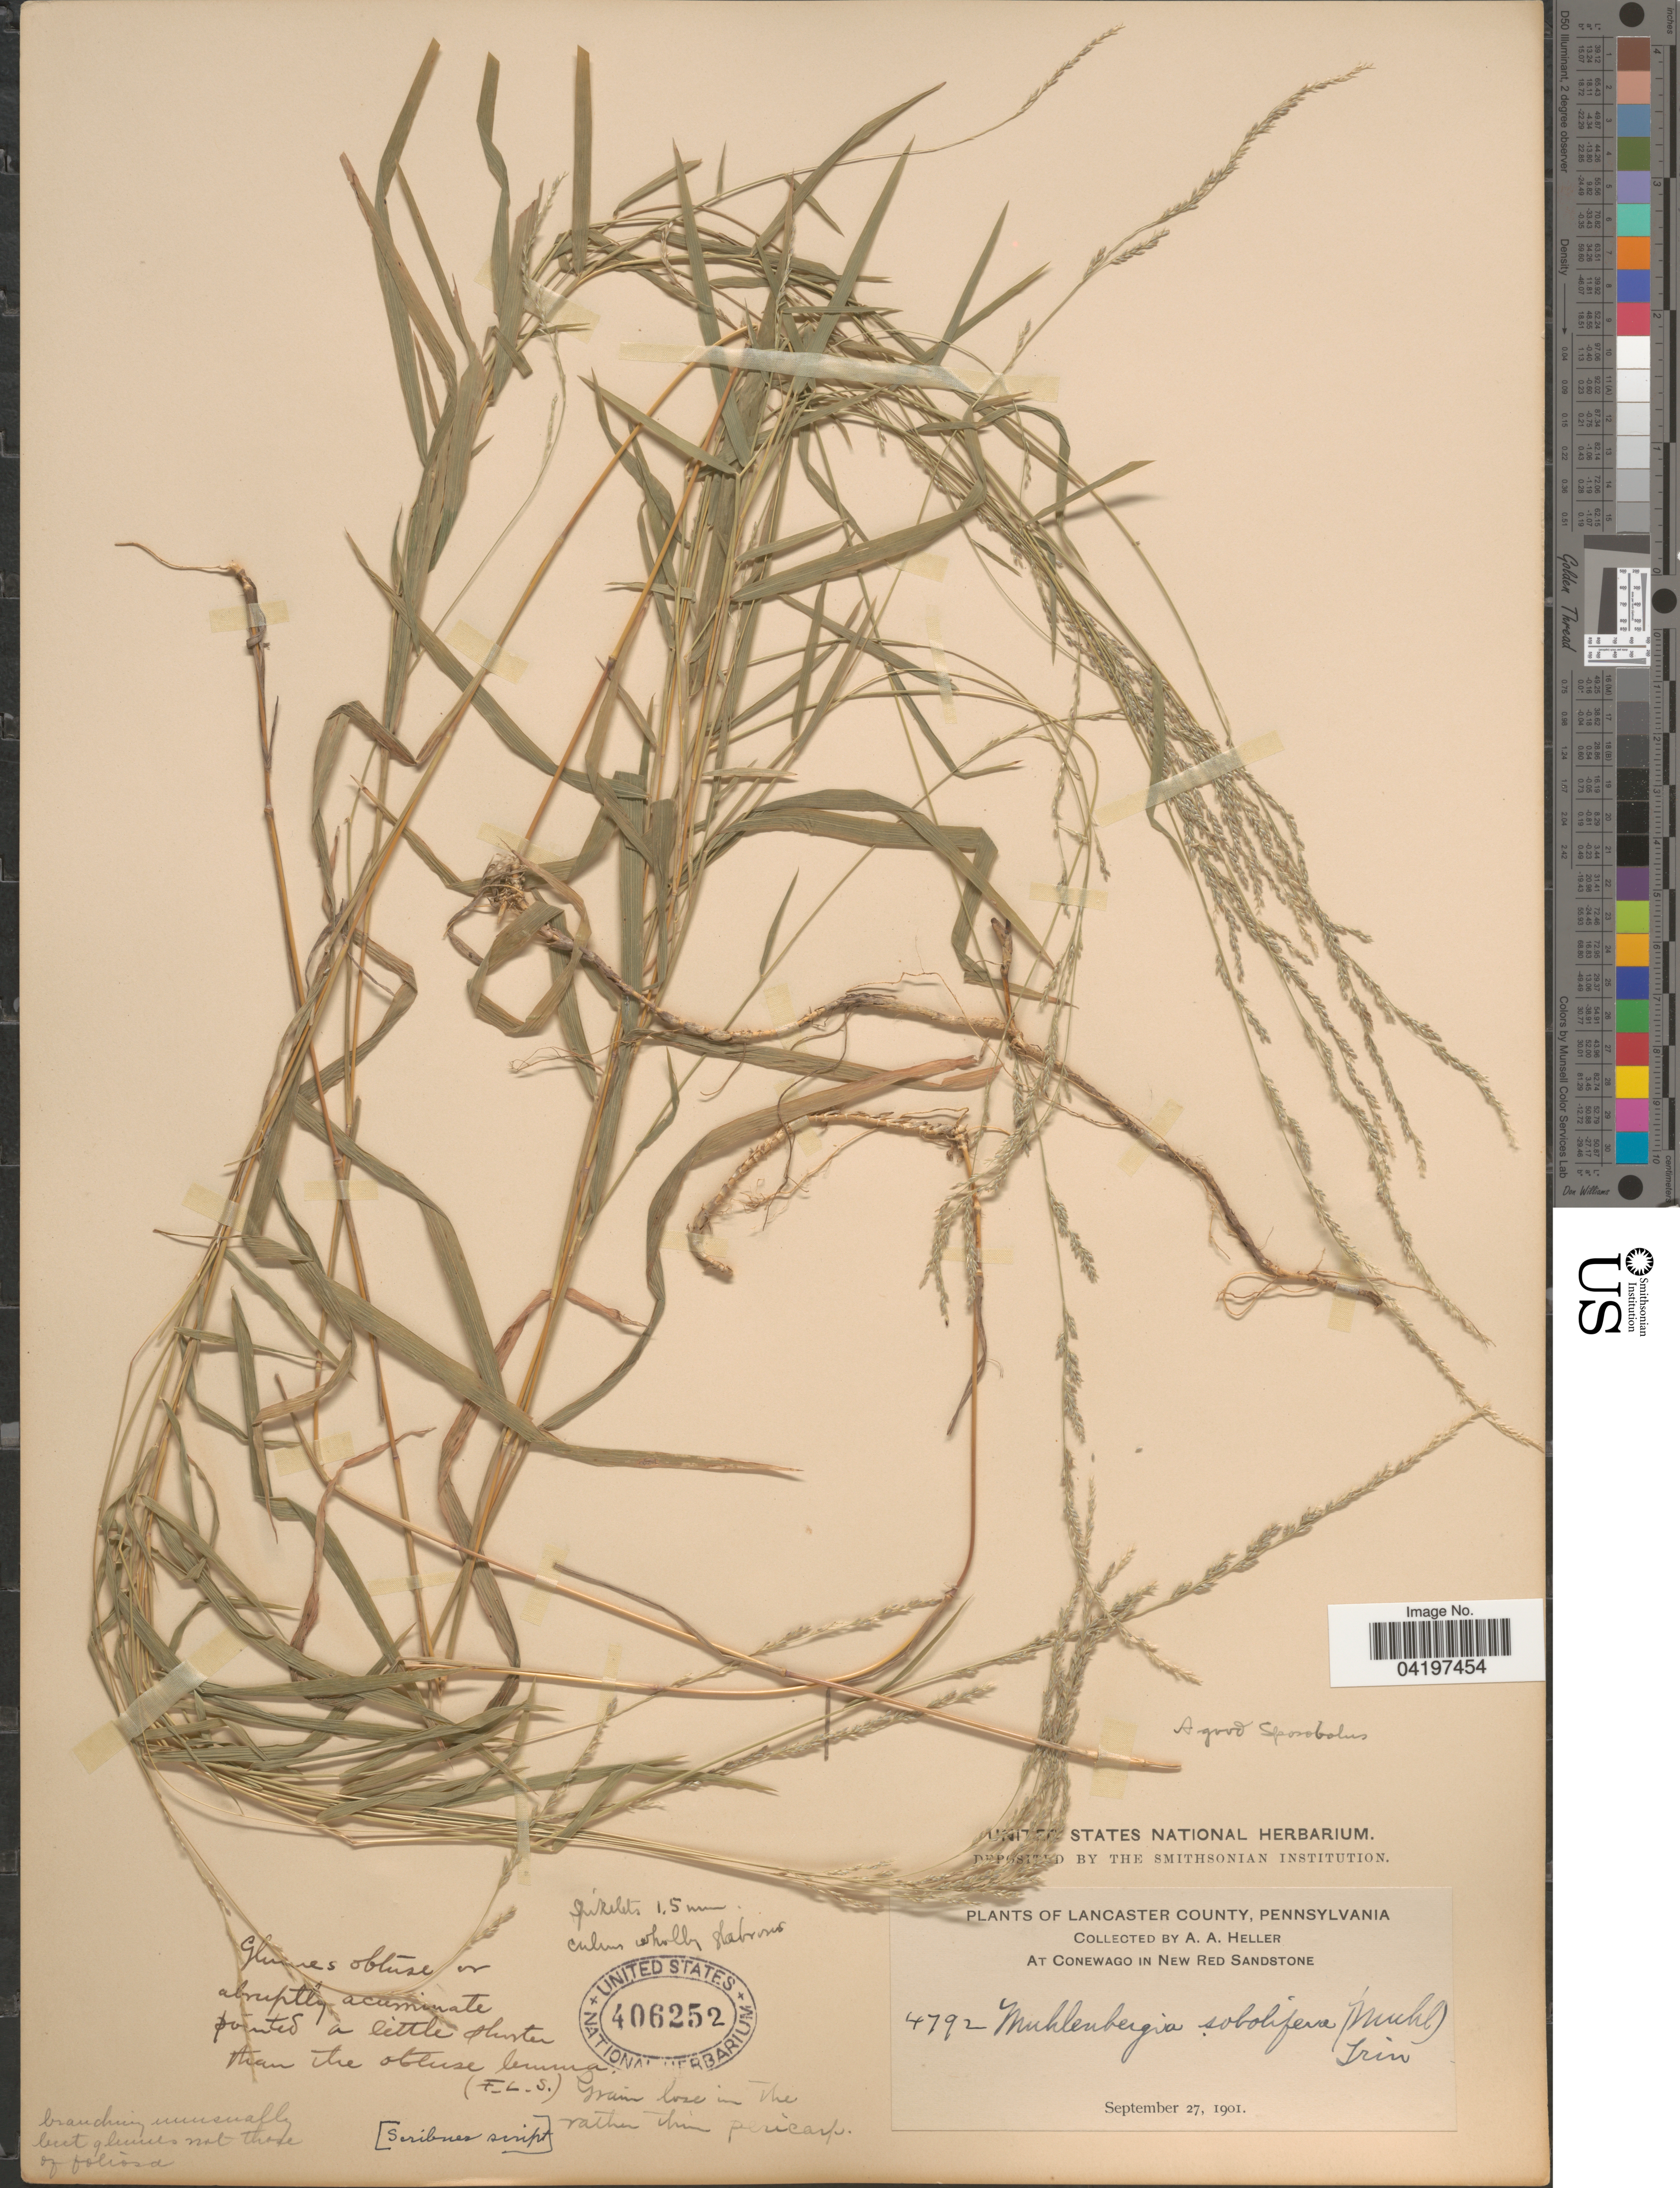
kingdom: Plantae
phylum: Tracheophyta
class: Liliopsida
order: Poales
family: Poaceae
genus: Muhlenbergia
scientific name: Muhlenbergia sobolifera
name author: (Muhl. ex Willd.) Trin.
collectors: A. A. Heller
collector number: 4792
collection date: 1901-09-27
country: United States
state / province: Pennsylvania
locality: Lancaster County. At Conewago in New Red Sandstone.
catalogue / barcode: US 406252